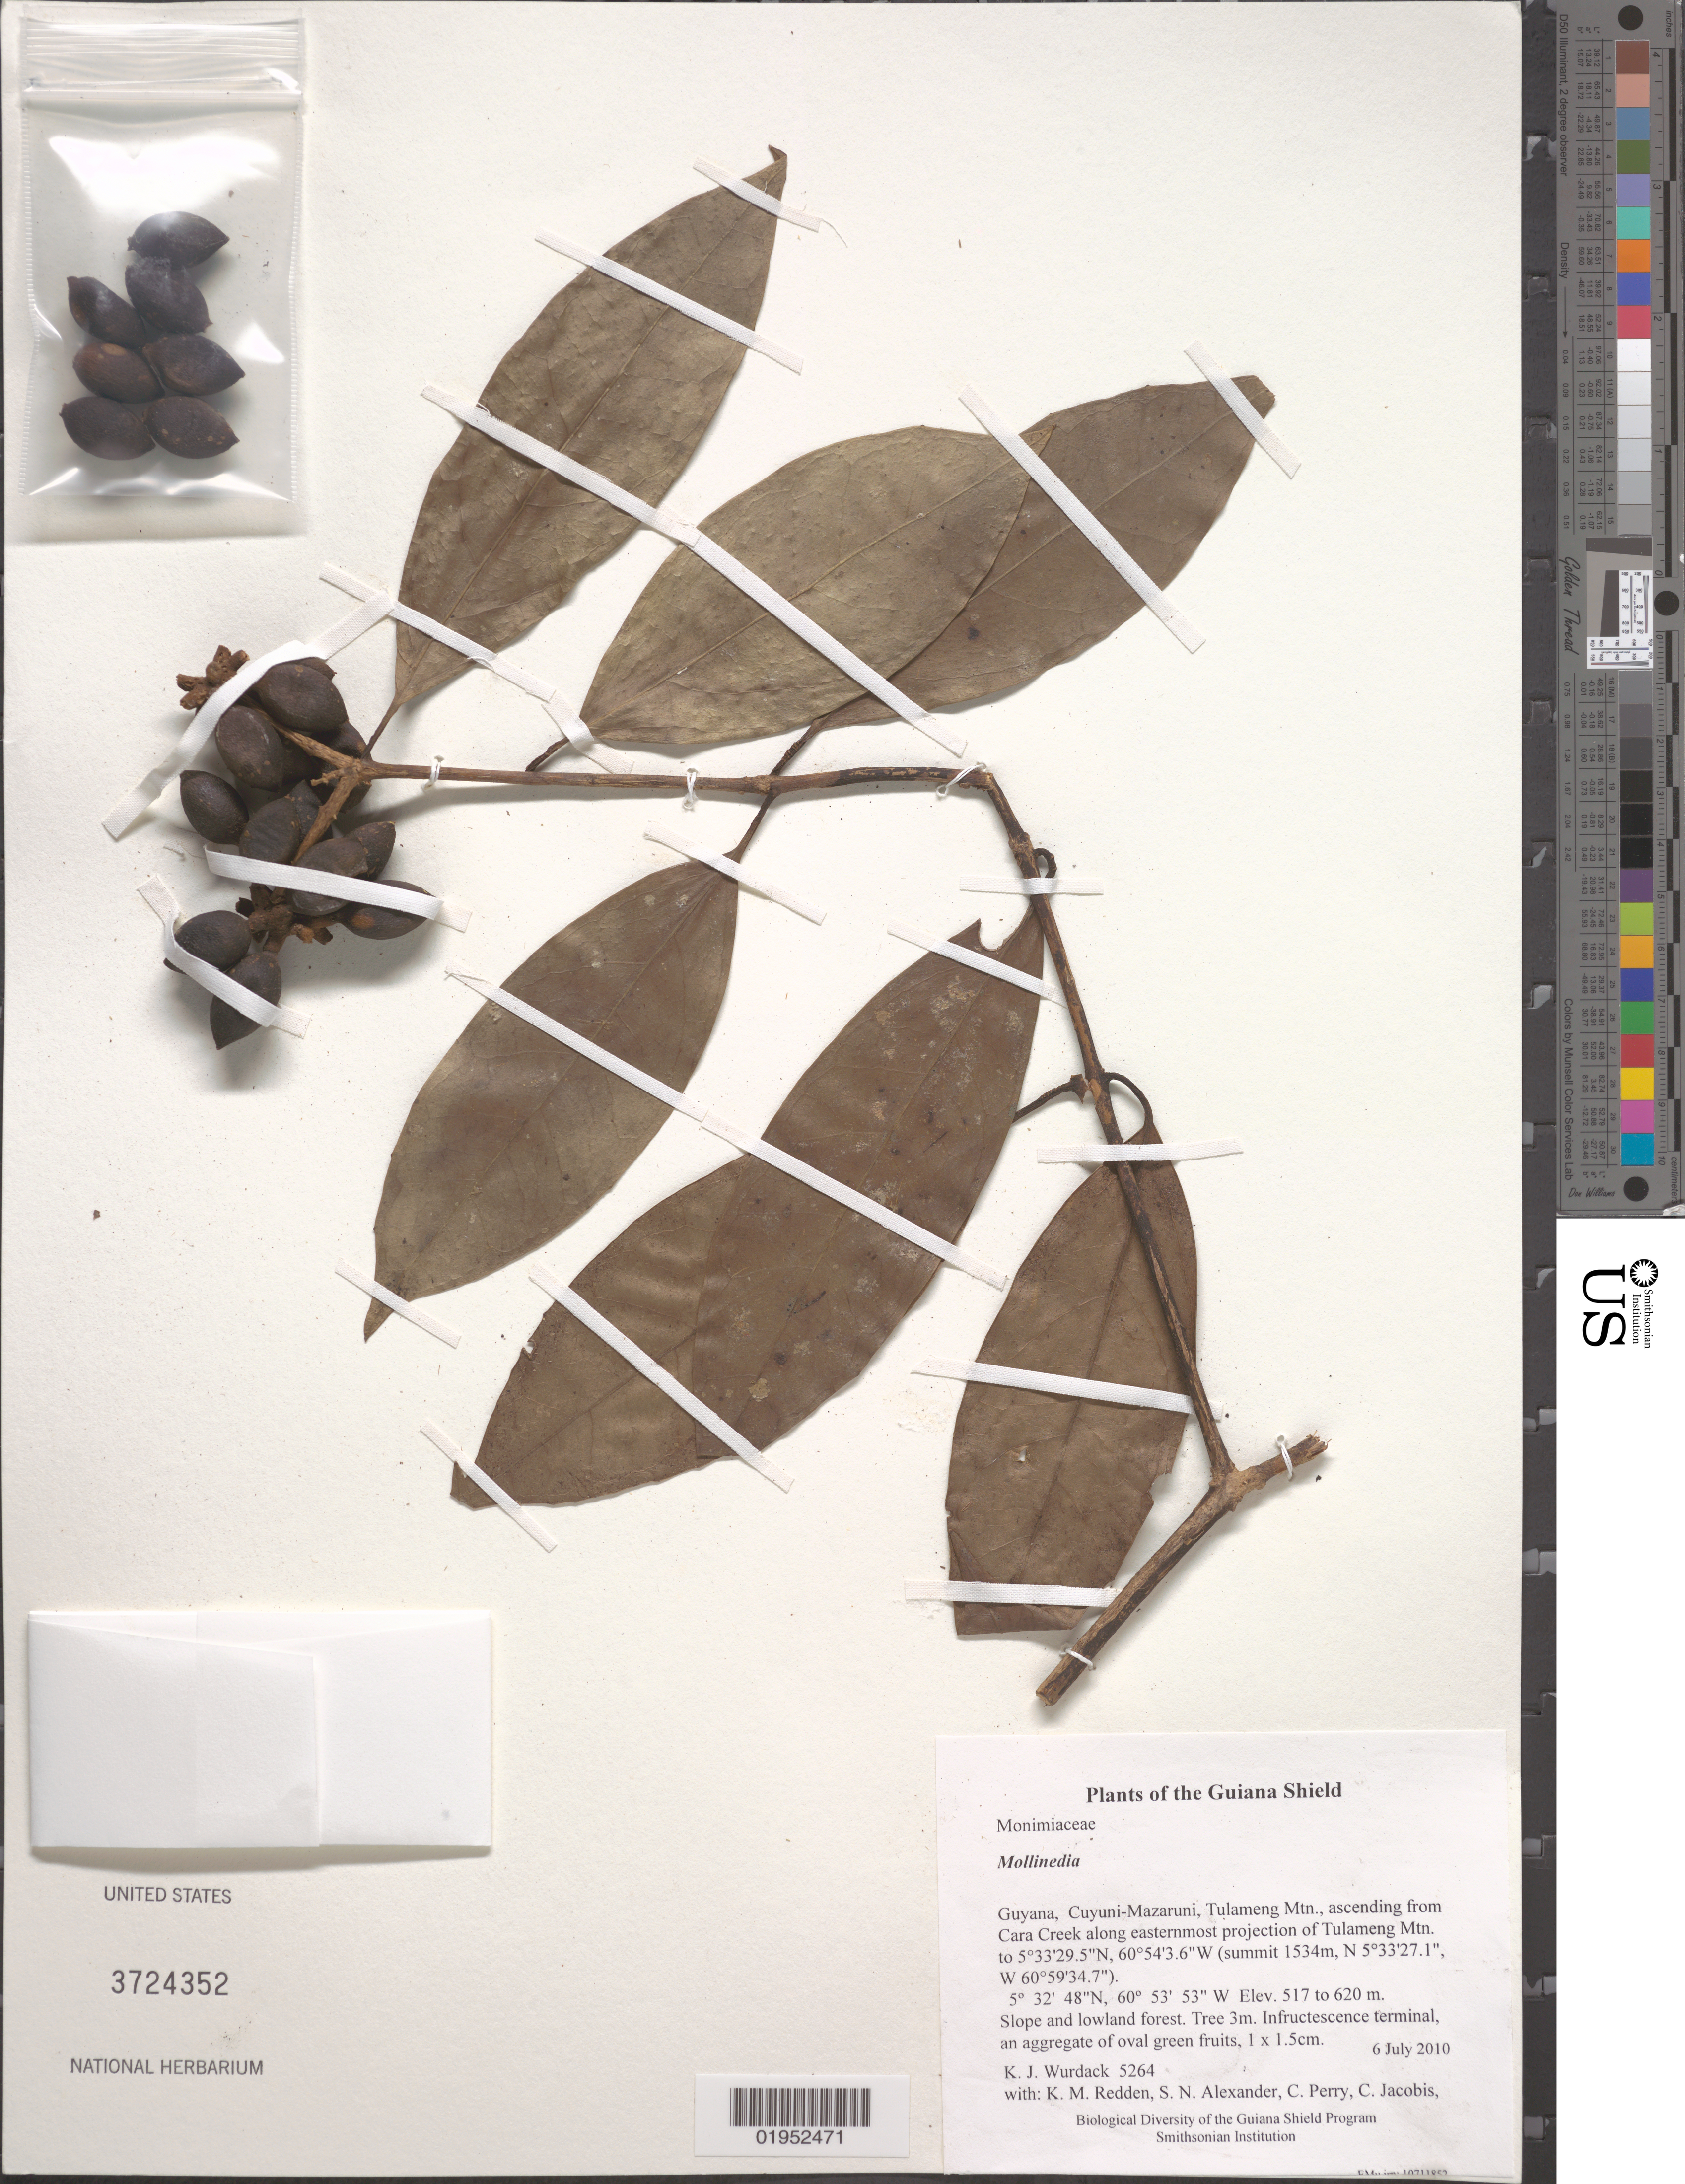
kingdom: Plantae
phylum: Tracheophyta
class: Magnoliopsida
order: Laurales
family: Monimiaceae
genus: Mollinedia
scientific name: Mollinedia sp.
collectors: K. Wurdack, K. M. Redden, S. N. Alexander, C. Perry, C. Jacobis, D. Hunter, V. Roland & H. Hunter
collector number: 5264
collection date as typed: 6 July 2010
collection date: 2010-07-06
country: Guyana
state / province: Cuyuni-Mazaruni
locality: Tulameng Mtn., ascending from Cara Creek along easternmost projection of Tulameng Mtn. to 5°33'29.5"N, 60°54'3.6"W (summit 1534m, N 5°33'27.1", W 60°59'34.7")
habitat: Slope and lowland forest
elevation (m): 517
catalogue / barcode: US 3724352